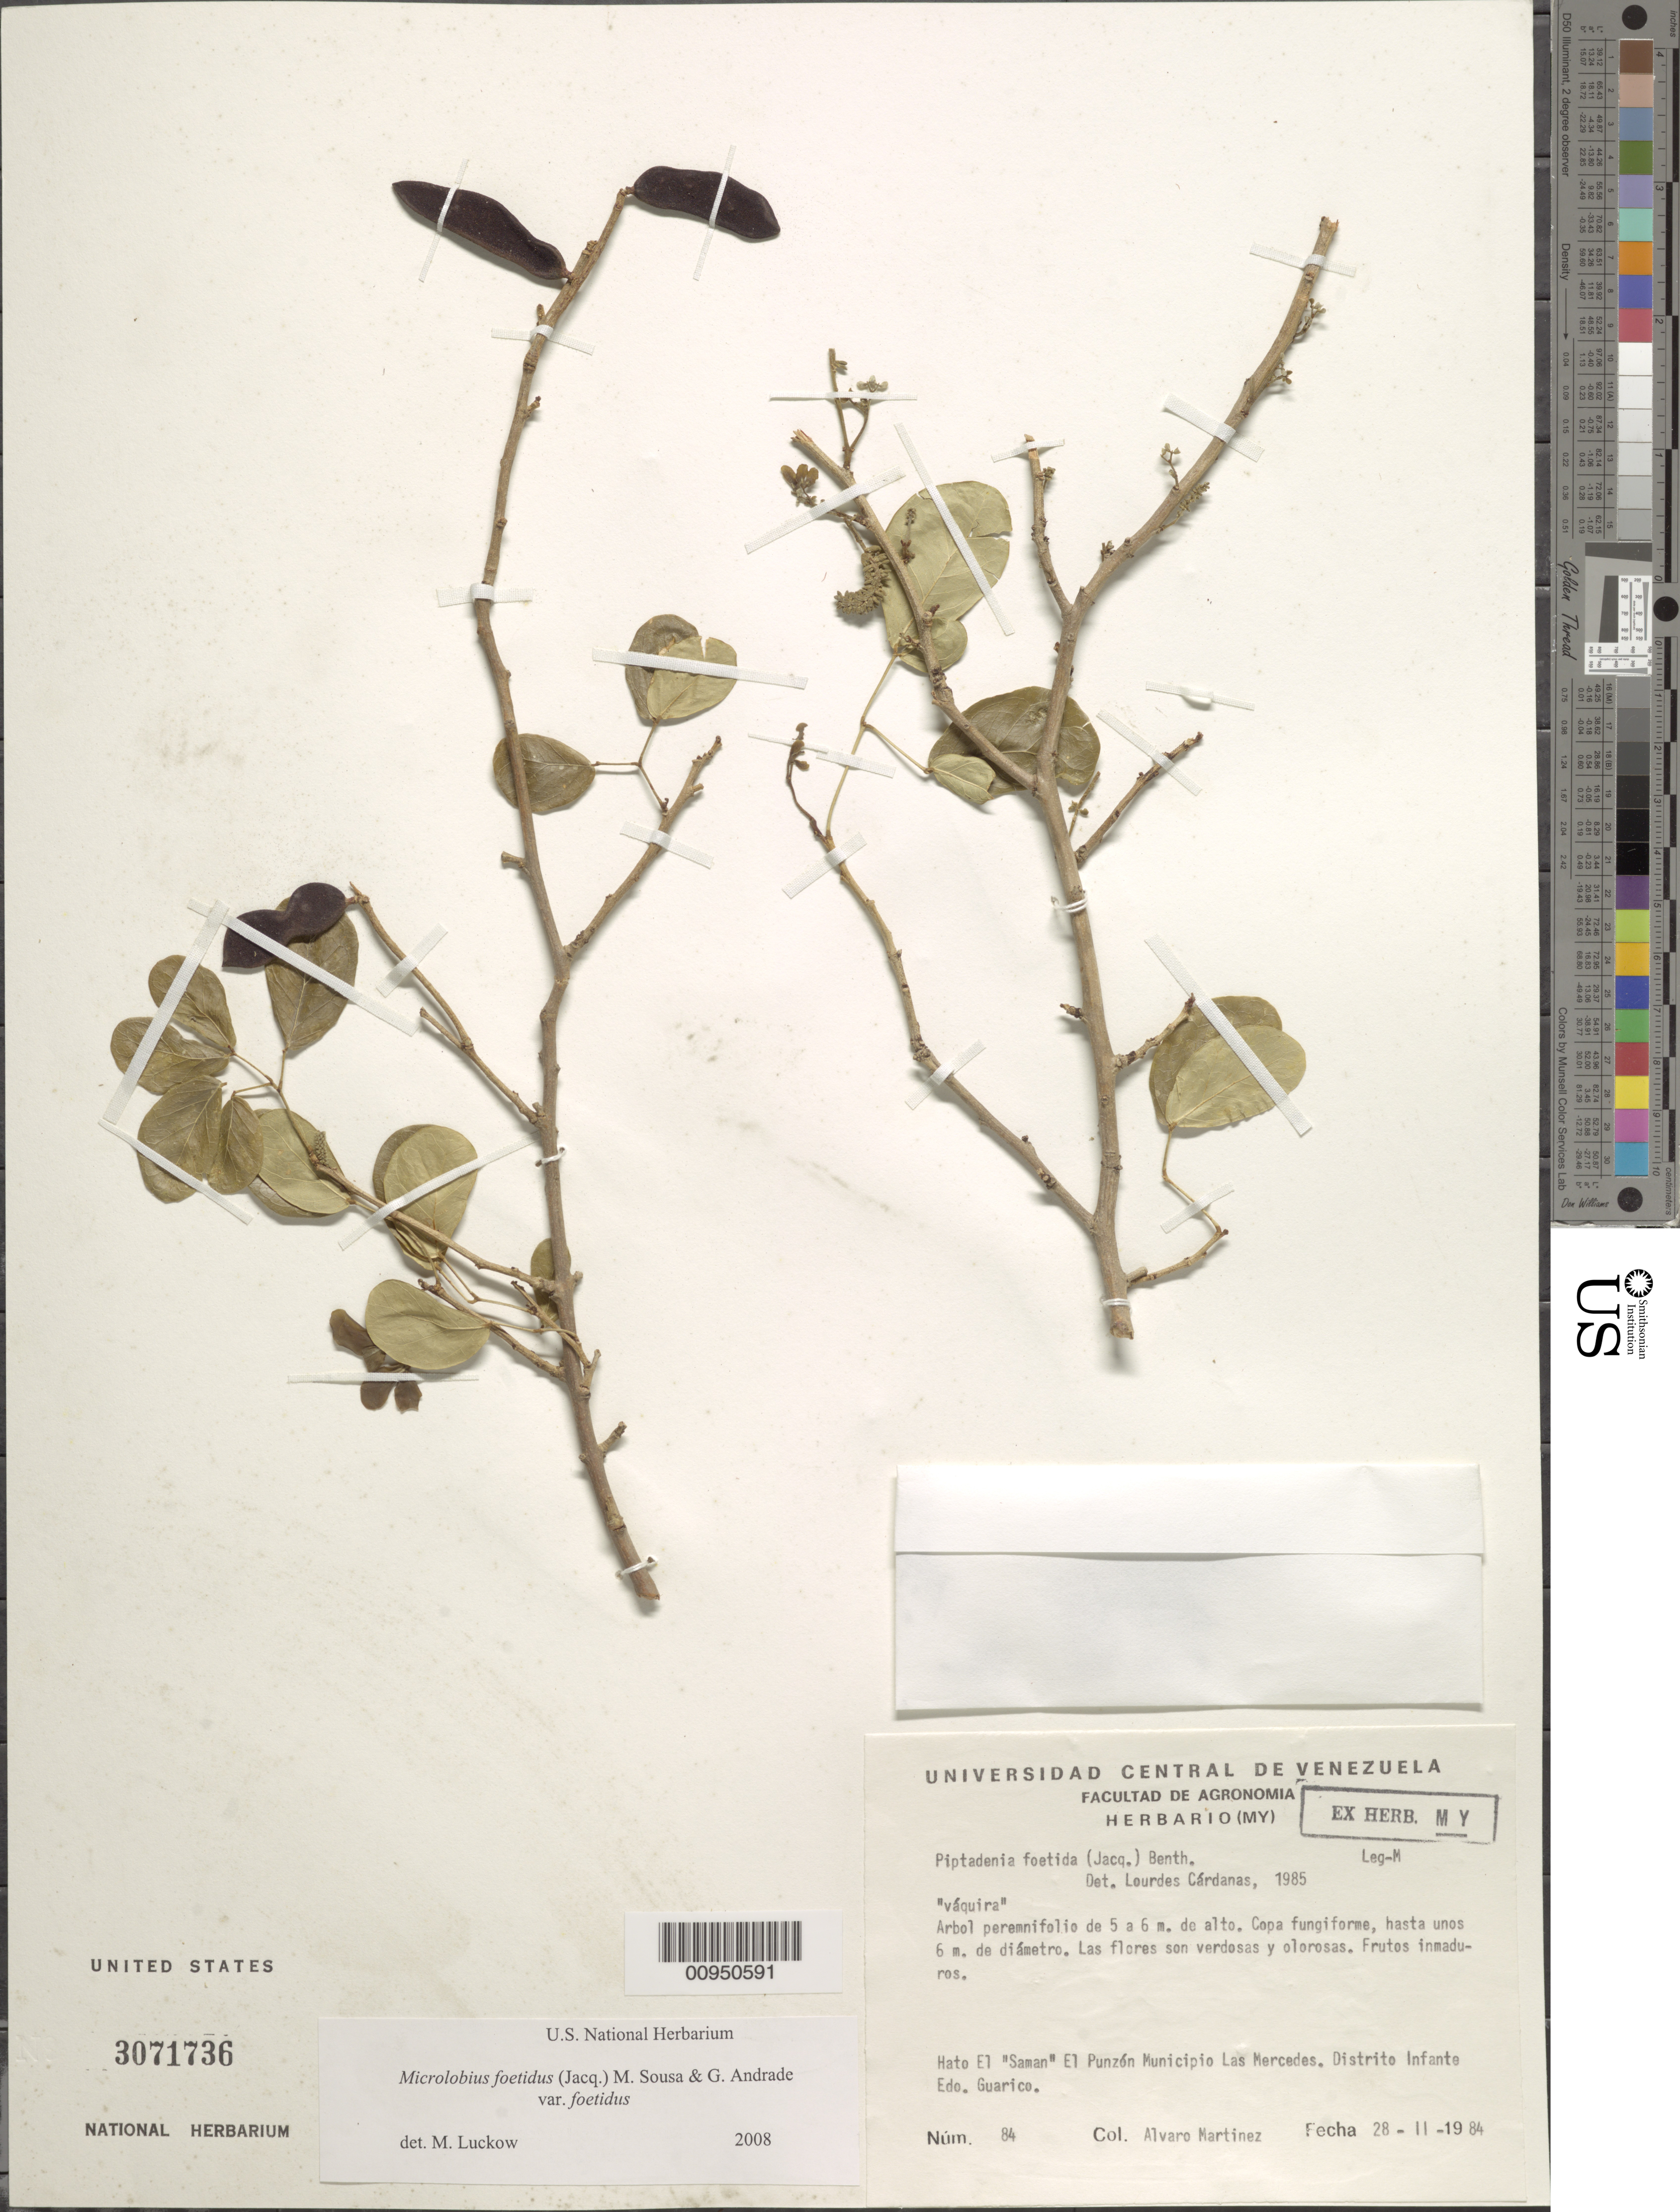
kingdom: Plantae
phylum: Tracheophyta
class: Magnoliopsida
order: Fabales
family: Fabaceae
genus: Microlobius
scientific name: Microlobius foetidus var. foetidus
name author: (Jacq.) M. Sousa & G. Andrade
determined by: Luckow, M. A.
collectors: M. A. Martínez Alfaro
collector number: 84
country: Venezuela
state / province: Guárico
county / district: Las Mercedes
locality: Hato El Saman, El Pazon Mun. Las Mercedes, Dist. Infante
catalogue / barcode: US 3071736